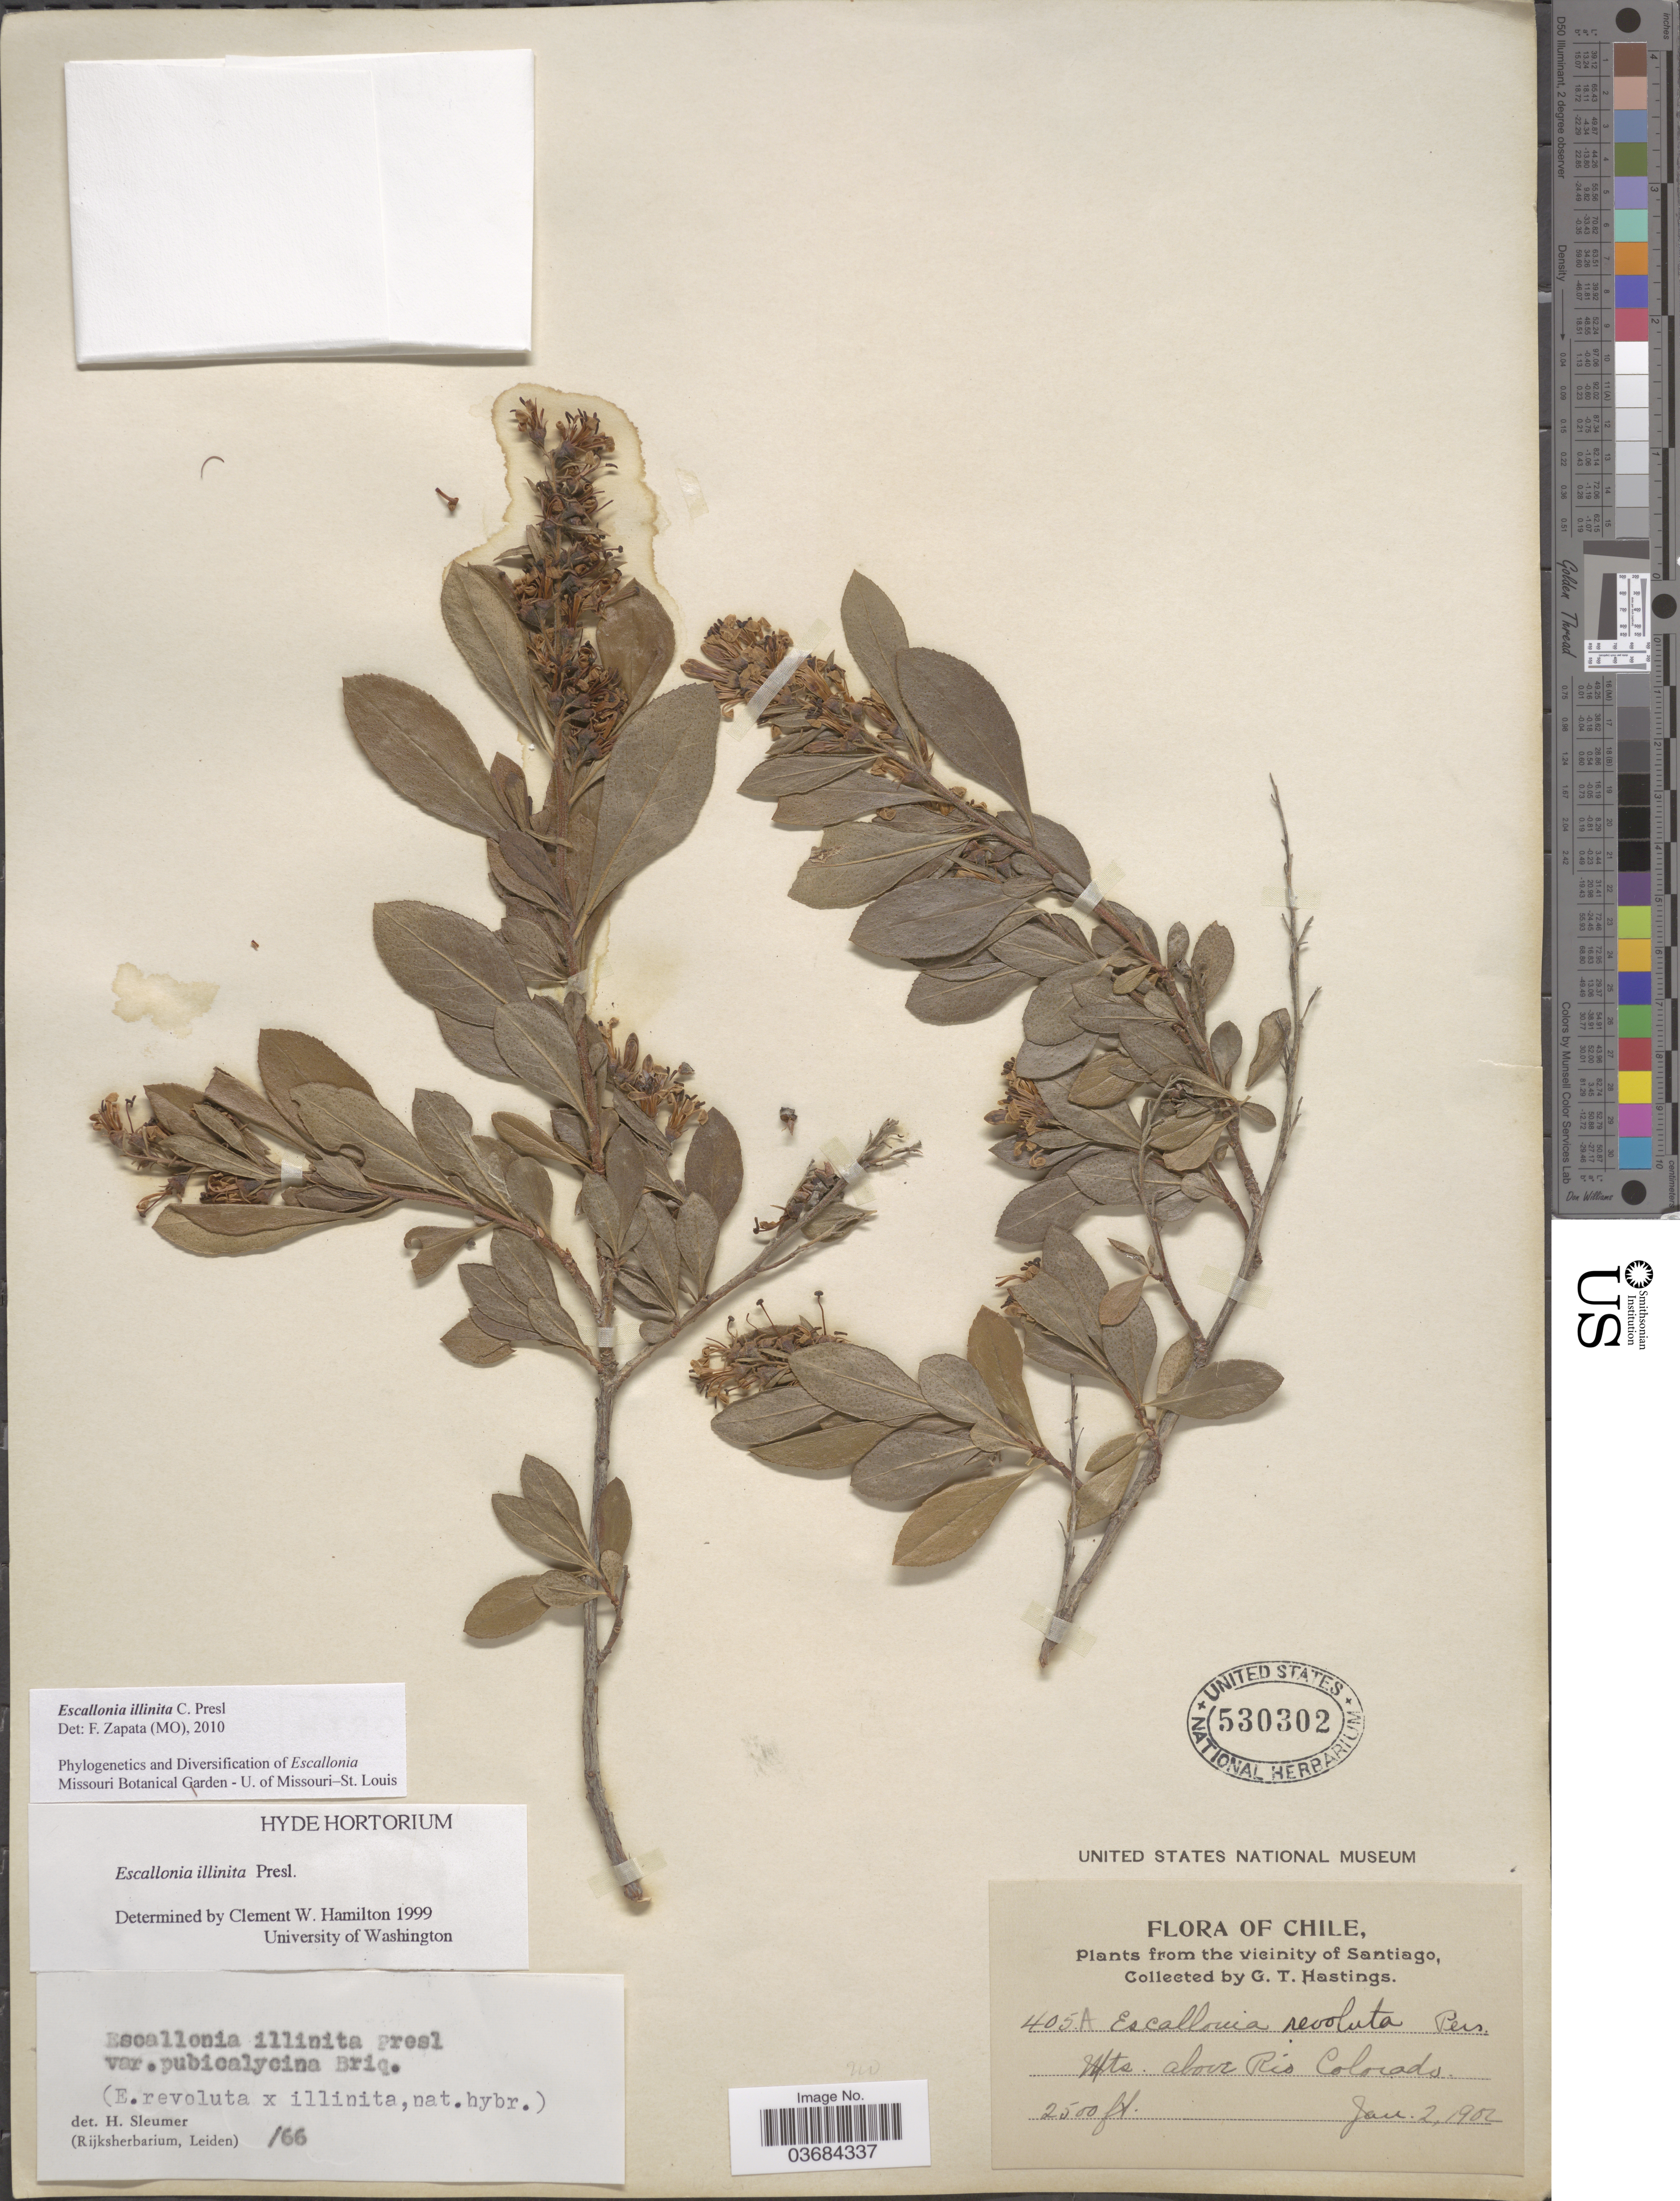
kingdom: Plantae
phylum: Tracheophyta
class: Magnoliopsida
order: Escalloniales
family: Escalloniaceae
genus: Escallonia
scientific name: Escallonia illinita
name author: C. Presl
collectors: G. Hastings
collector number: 405A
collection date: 1902-01-02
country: Chile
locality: Vicinity of Santiago, Mts. above Rio Colorado.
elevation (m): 762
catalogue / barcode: US 530302